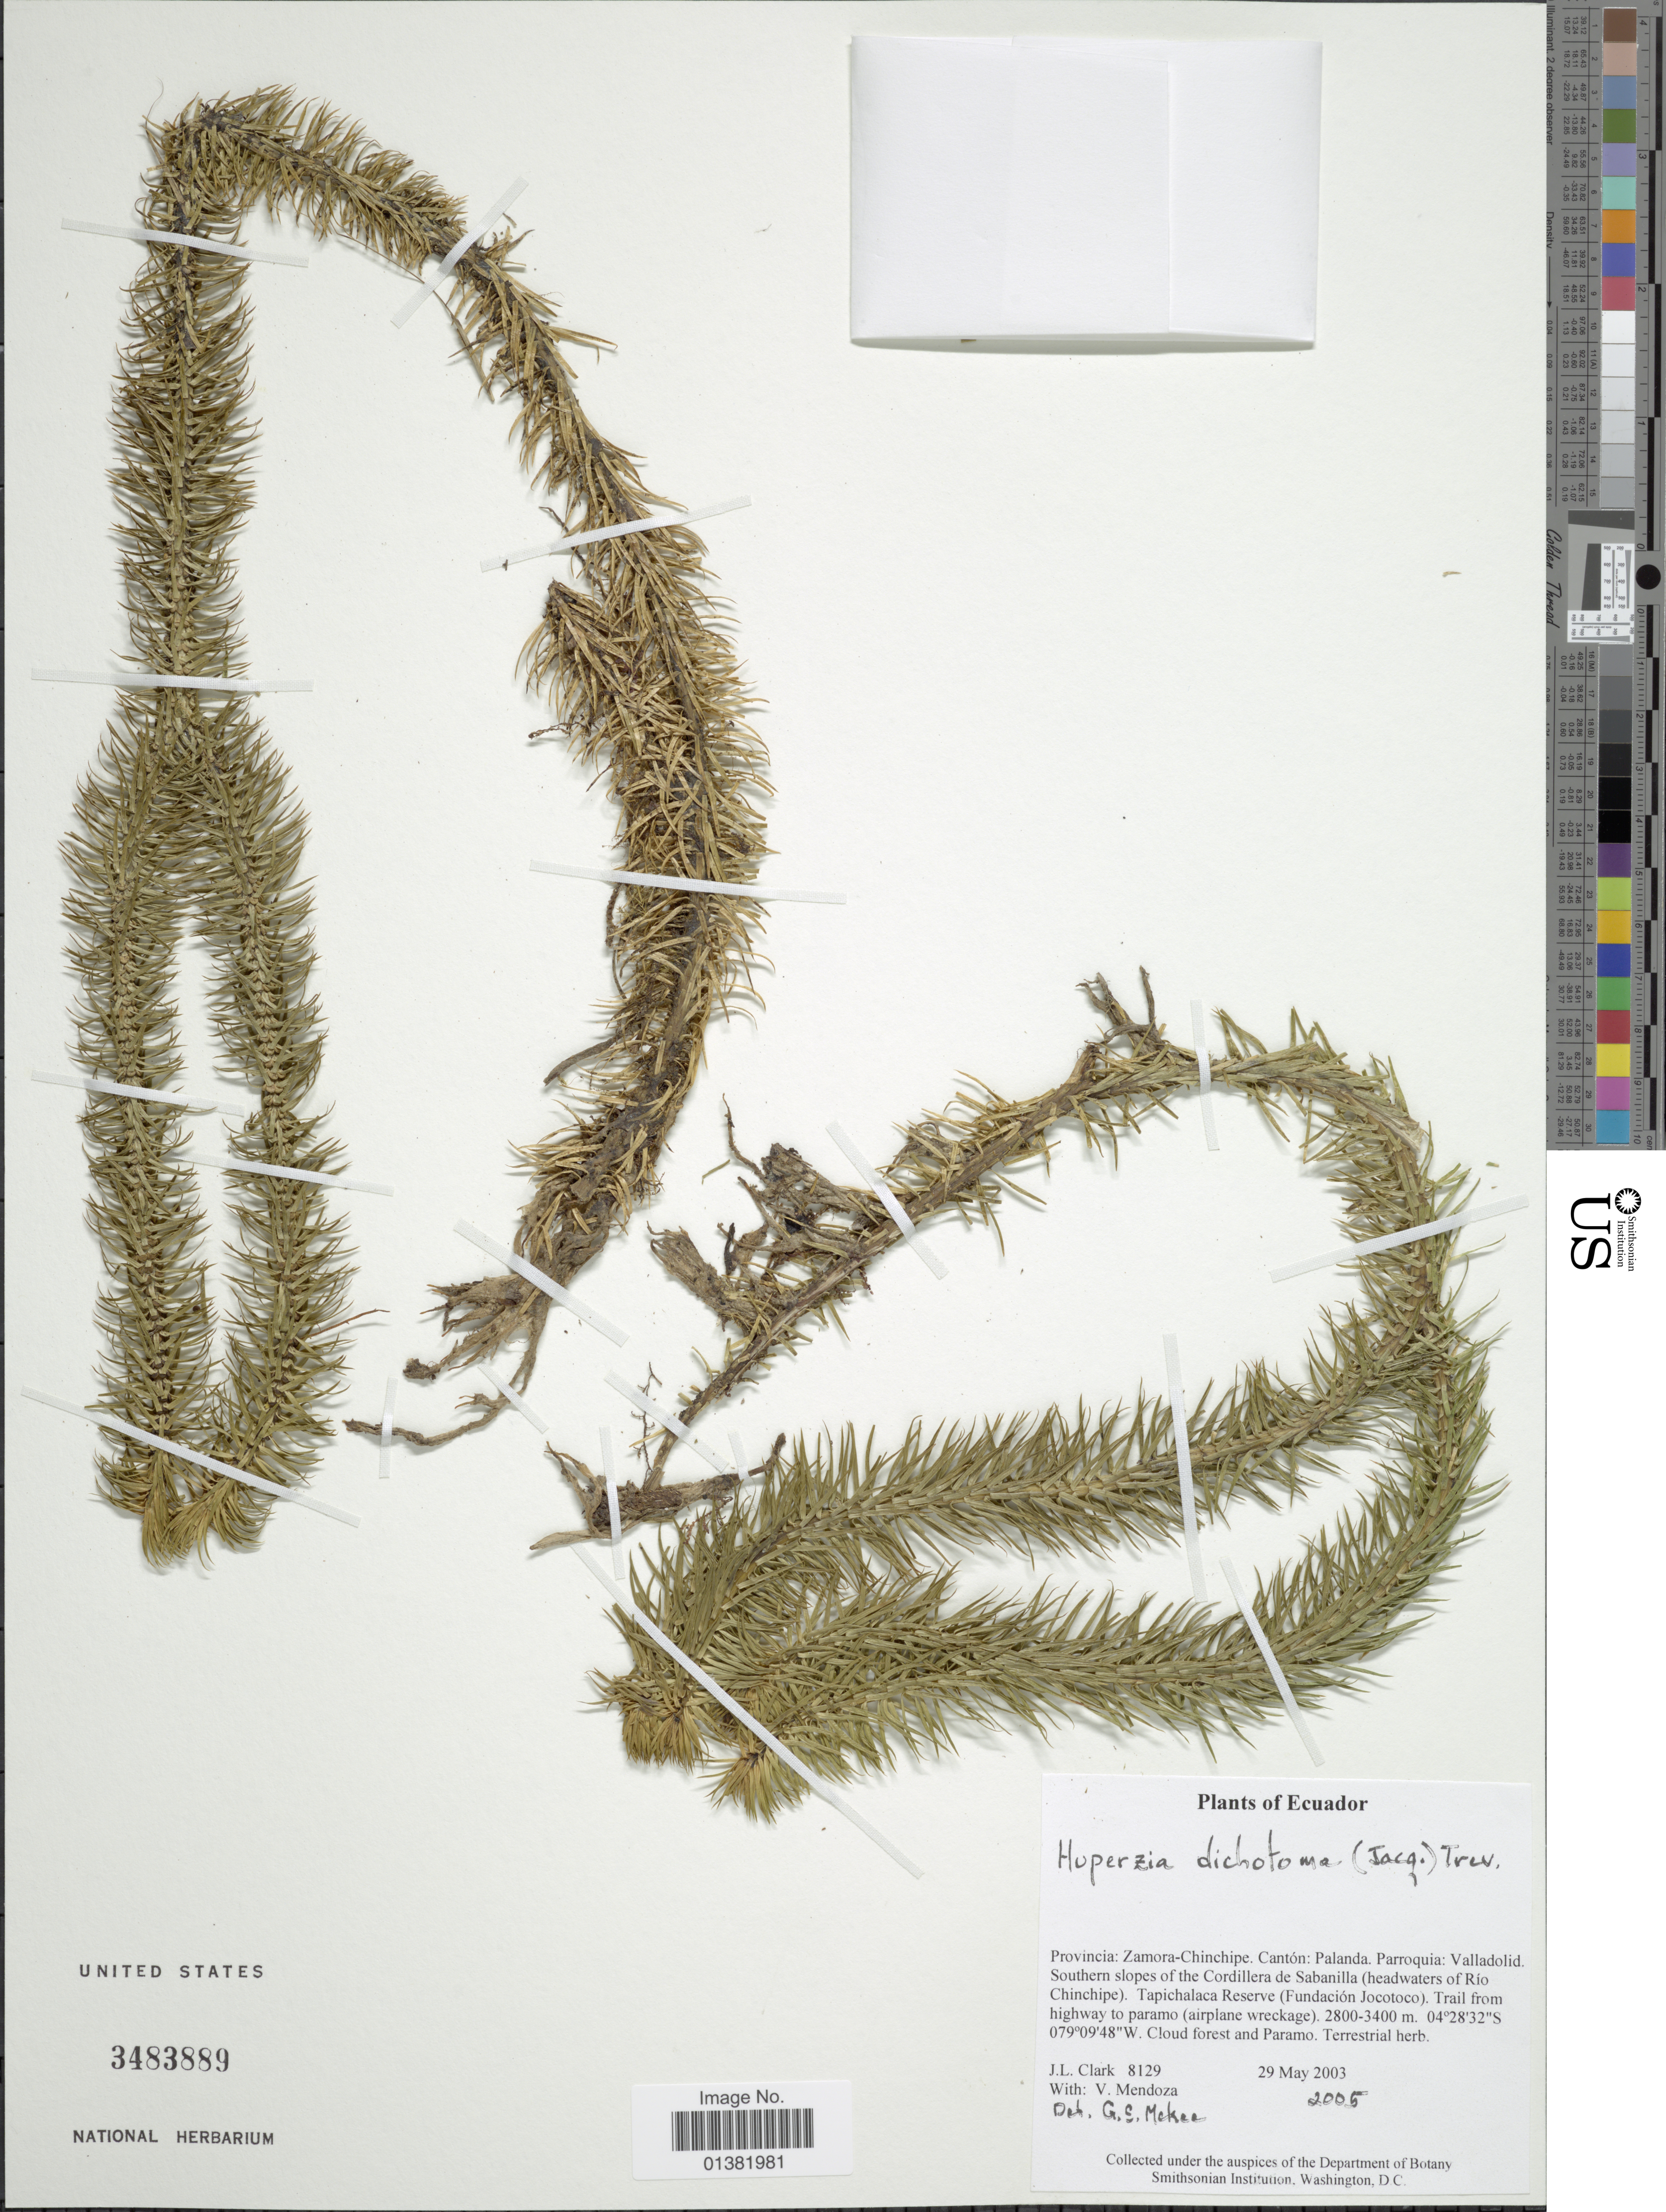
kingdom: Plantae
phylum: Tracheophyta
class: Lycopodiopsida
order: Lycopodiales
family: Lycopodiaceae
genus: Phlegmariurus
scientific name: Phlegmariurus dichotomus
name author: (Jacq.) W.H. Wagner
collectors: J. L. Clark & V. Mendoza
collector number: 8129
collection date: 2003-05-29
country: Ecuador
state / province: Zamora-Chinchipe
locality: Cantón:Palanda. Parroquia: Valladolid, Southern slopes of the Cordillera de Sabanilla (headwaters of Río Chinchipe). Tapichalaca Reserve (Fundación Jocotoco). Trail from highway to paramo (airplane wreckage)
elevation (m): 2800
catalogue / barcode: US 3483889